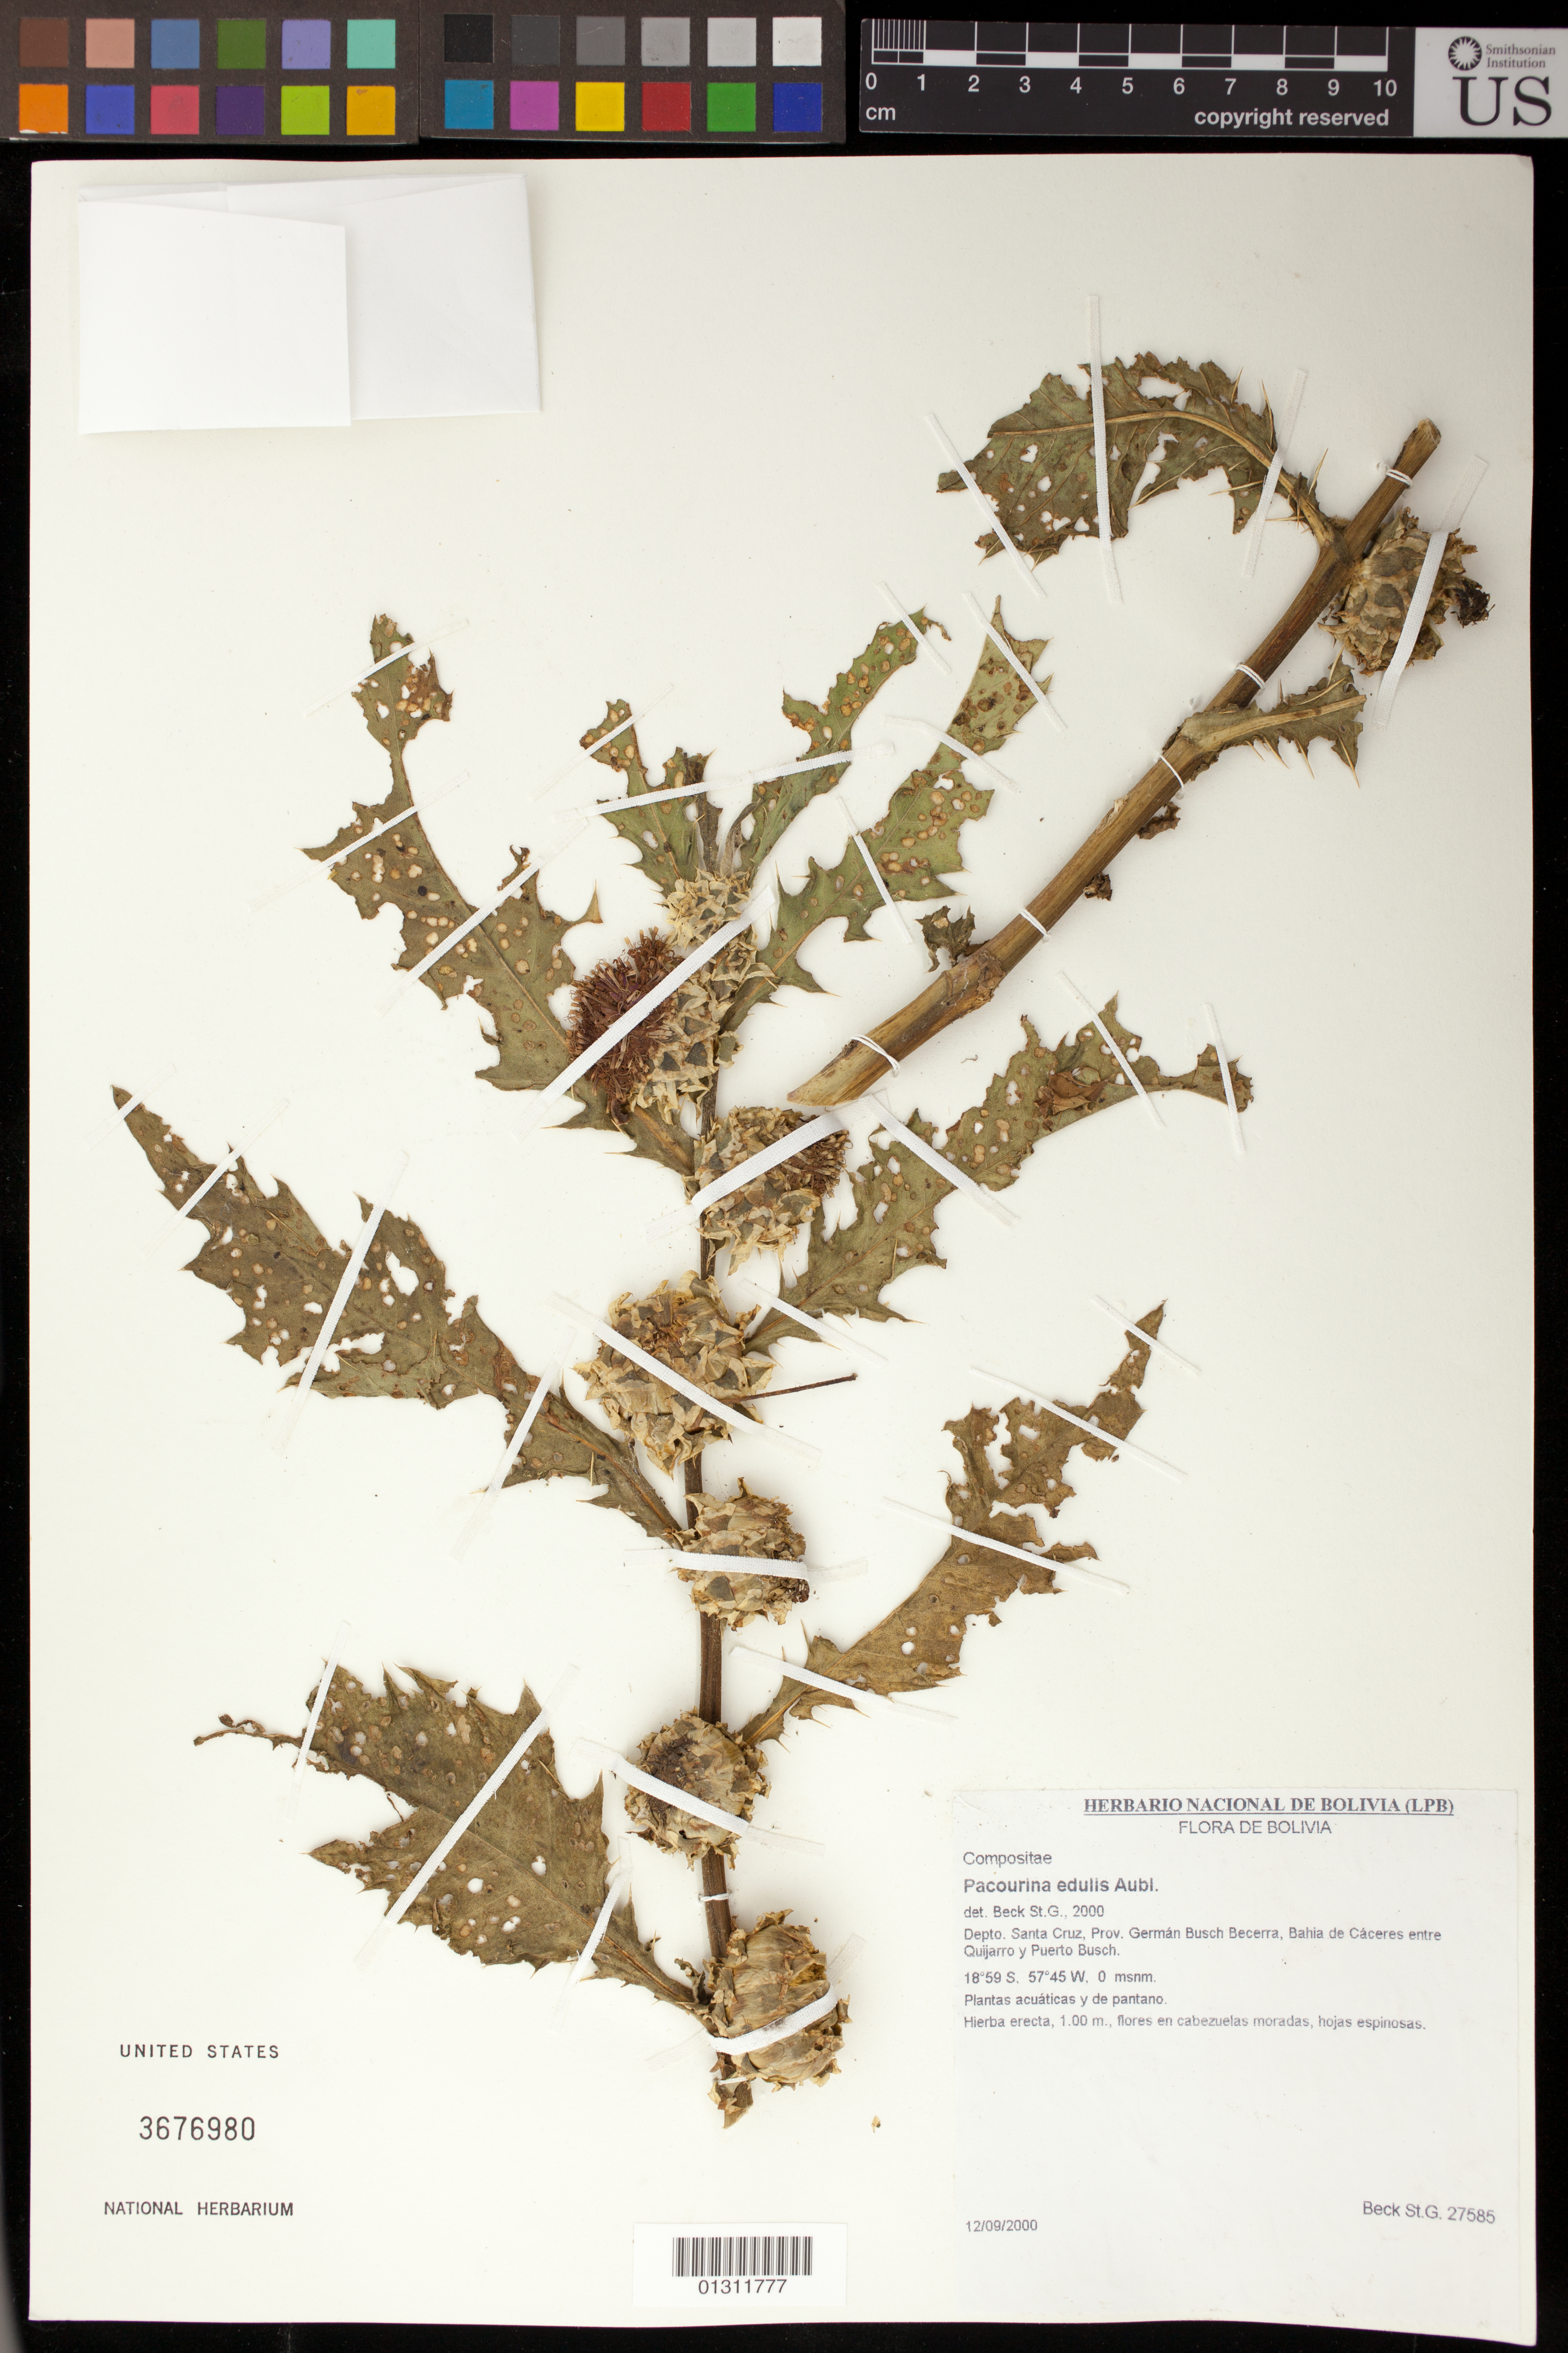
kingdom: Plantae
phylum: Tracheophyta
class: Magnoliopsida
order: Asterales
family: Asteraceae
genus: Pacourina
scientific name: Pacourina edulis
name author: Aubl.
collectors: S. G. Beck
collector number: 27585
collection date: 2000-09-12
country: Bolivia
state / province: Santa Cruz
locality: Prov. Germán Busch Becerra, Bahia de Cáceres entre Quijarro y Puerto Busch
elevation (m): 0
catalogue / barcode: US 3676980